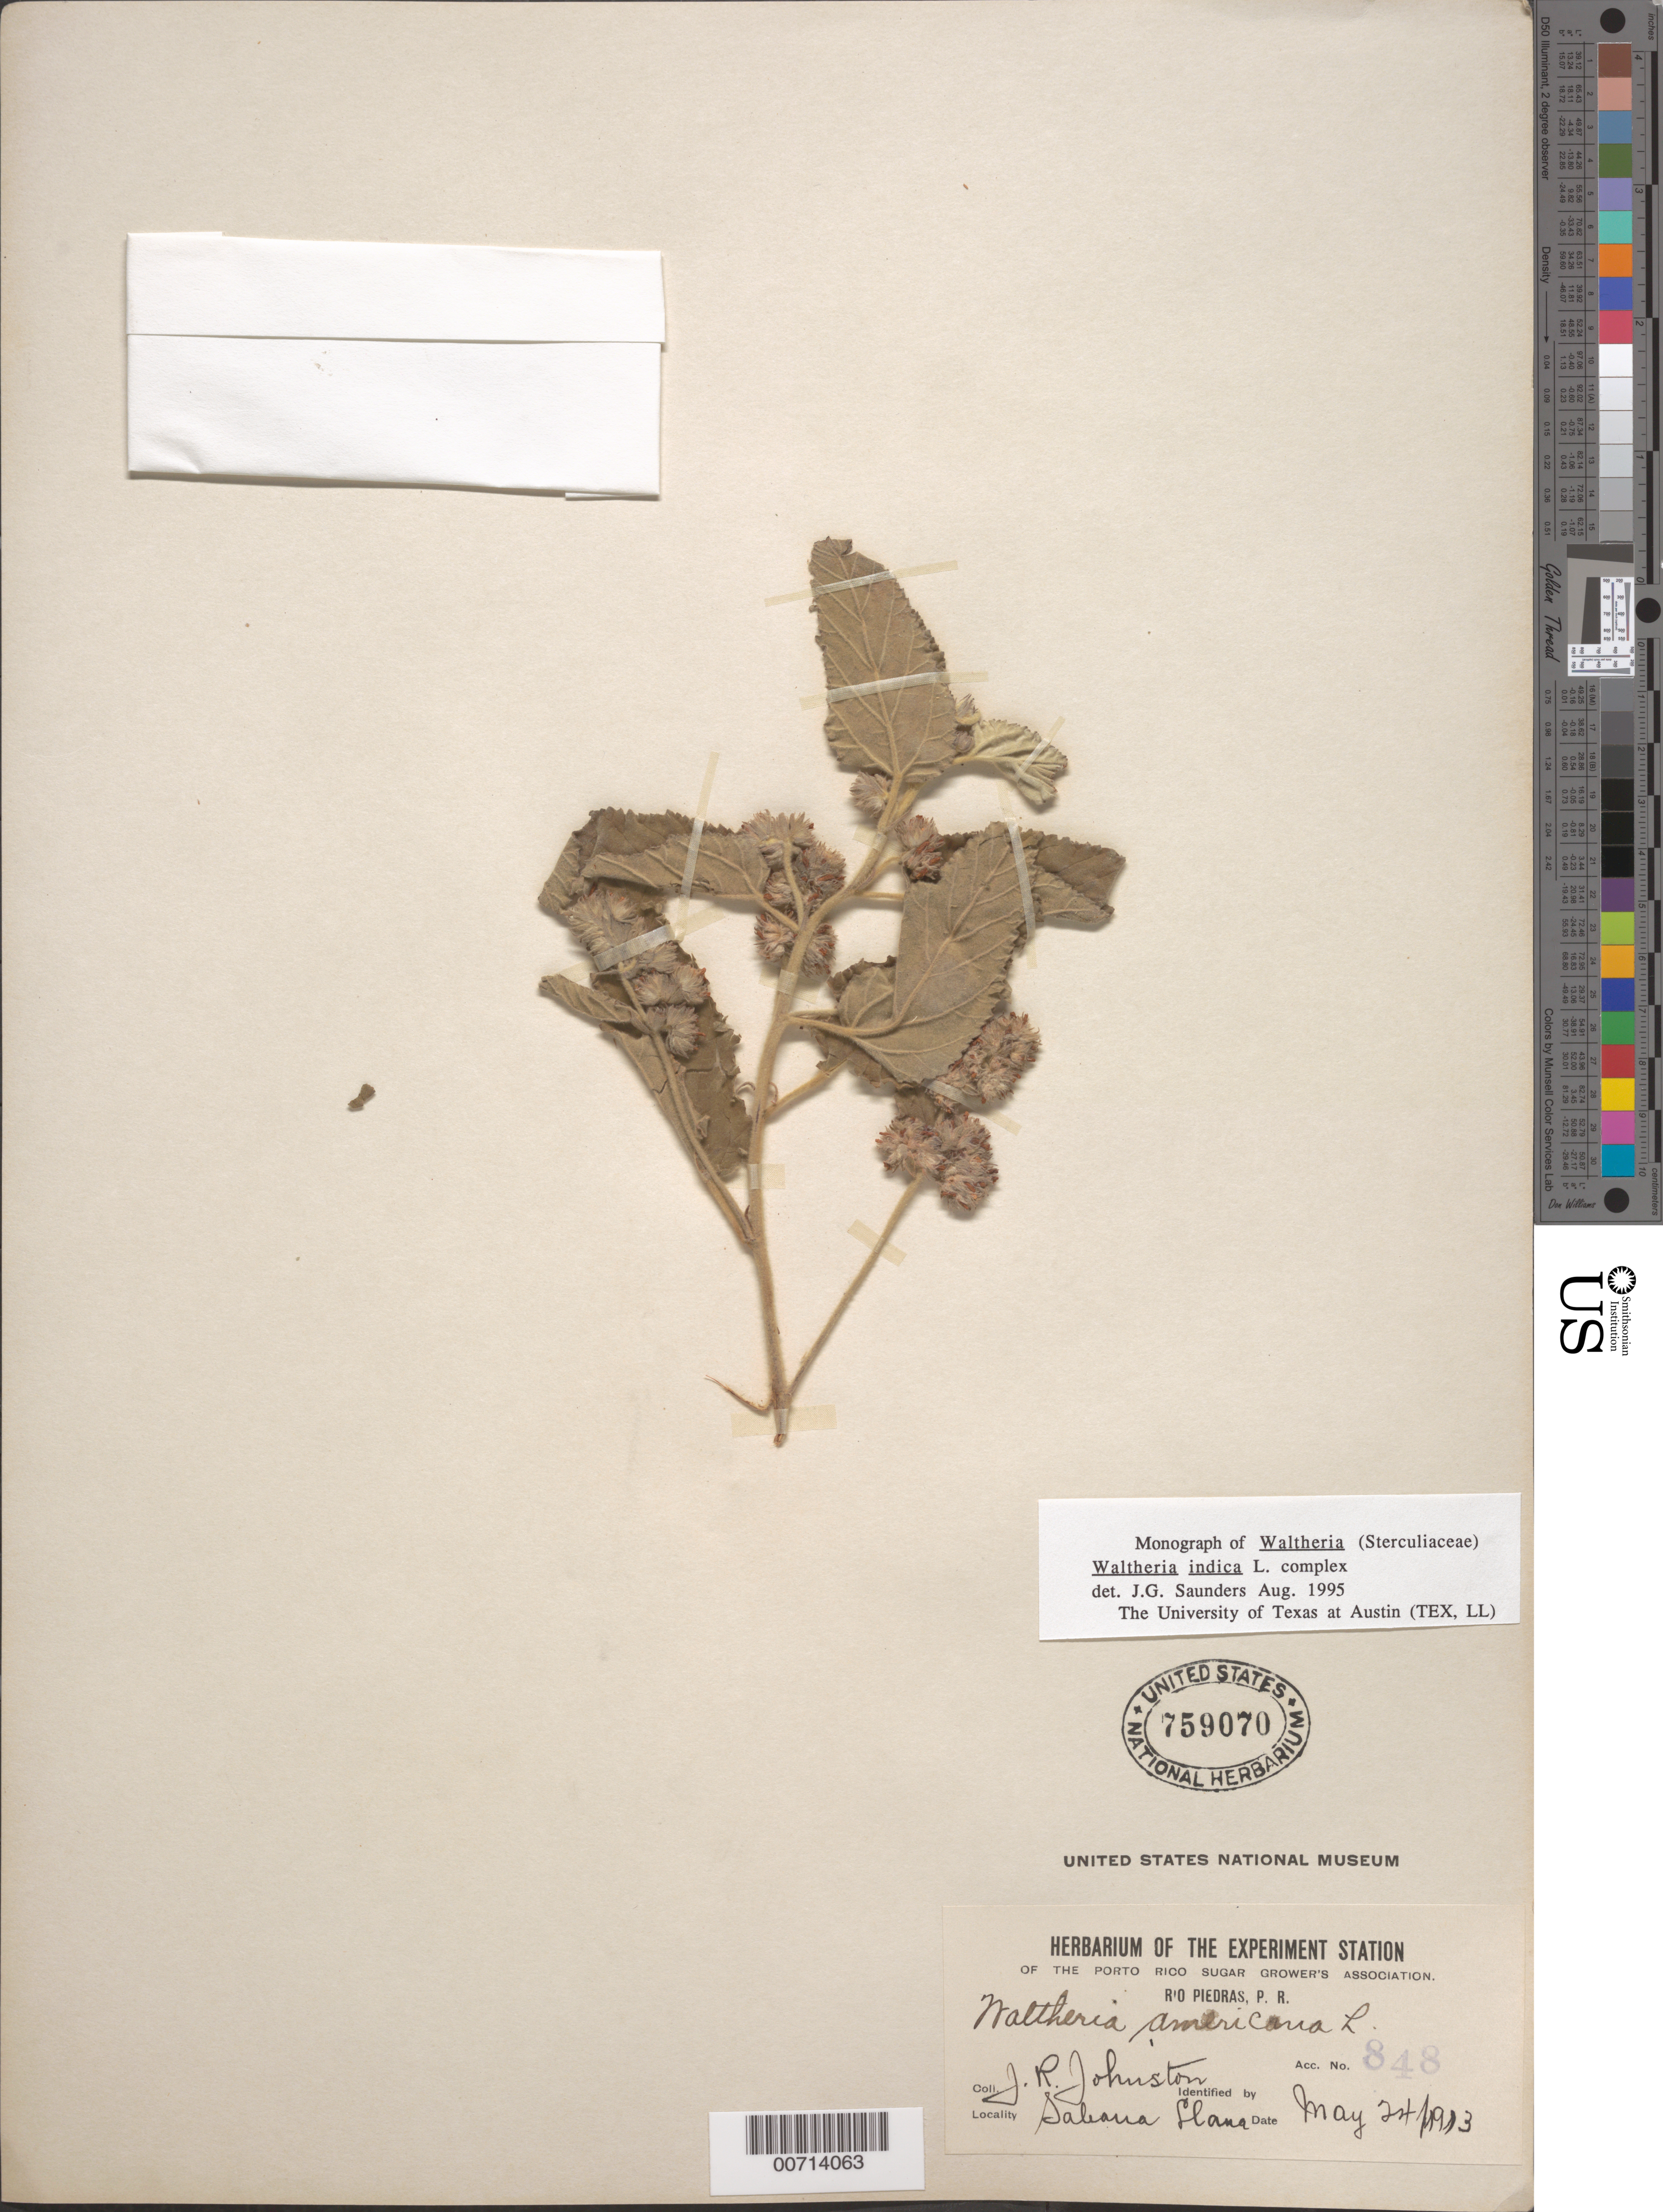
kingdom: Plantae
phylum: Tracheophyta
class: Magnoliopsida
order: Malvales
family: Malvaceae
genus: Waltheria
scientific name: Waltheria indica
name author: L.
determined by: Saunders, J. G.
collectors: J. Johnston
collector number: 848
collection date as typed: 24 May 1913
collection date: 1913-05-24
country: Puerto Rico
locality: Sabana Llana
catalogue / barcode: US 759070